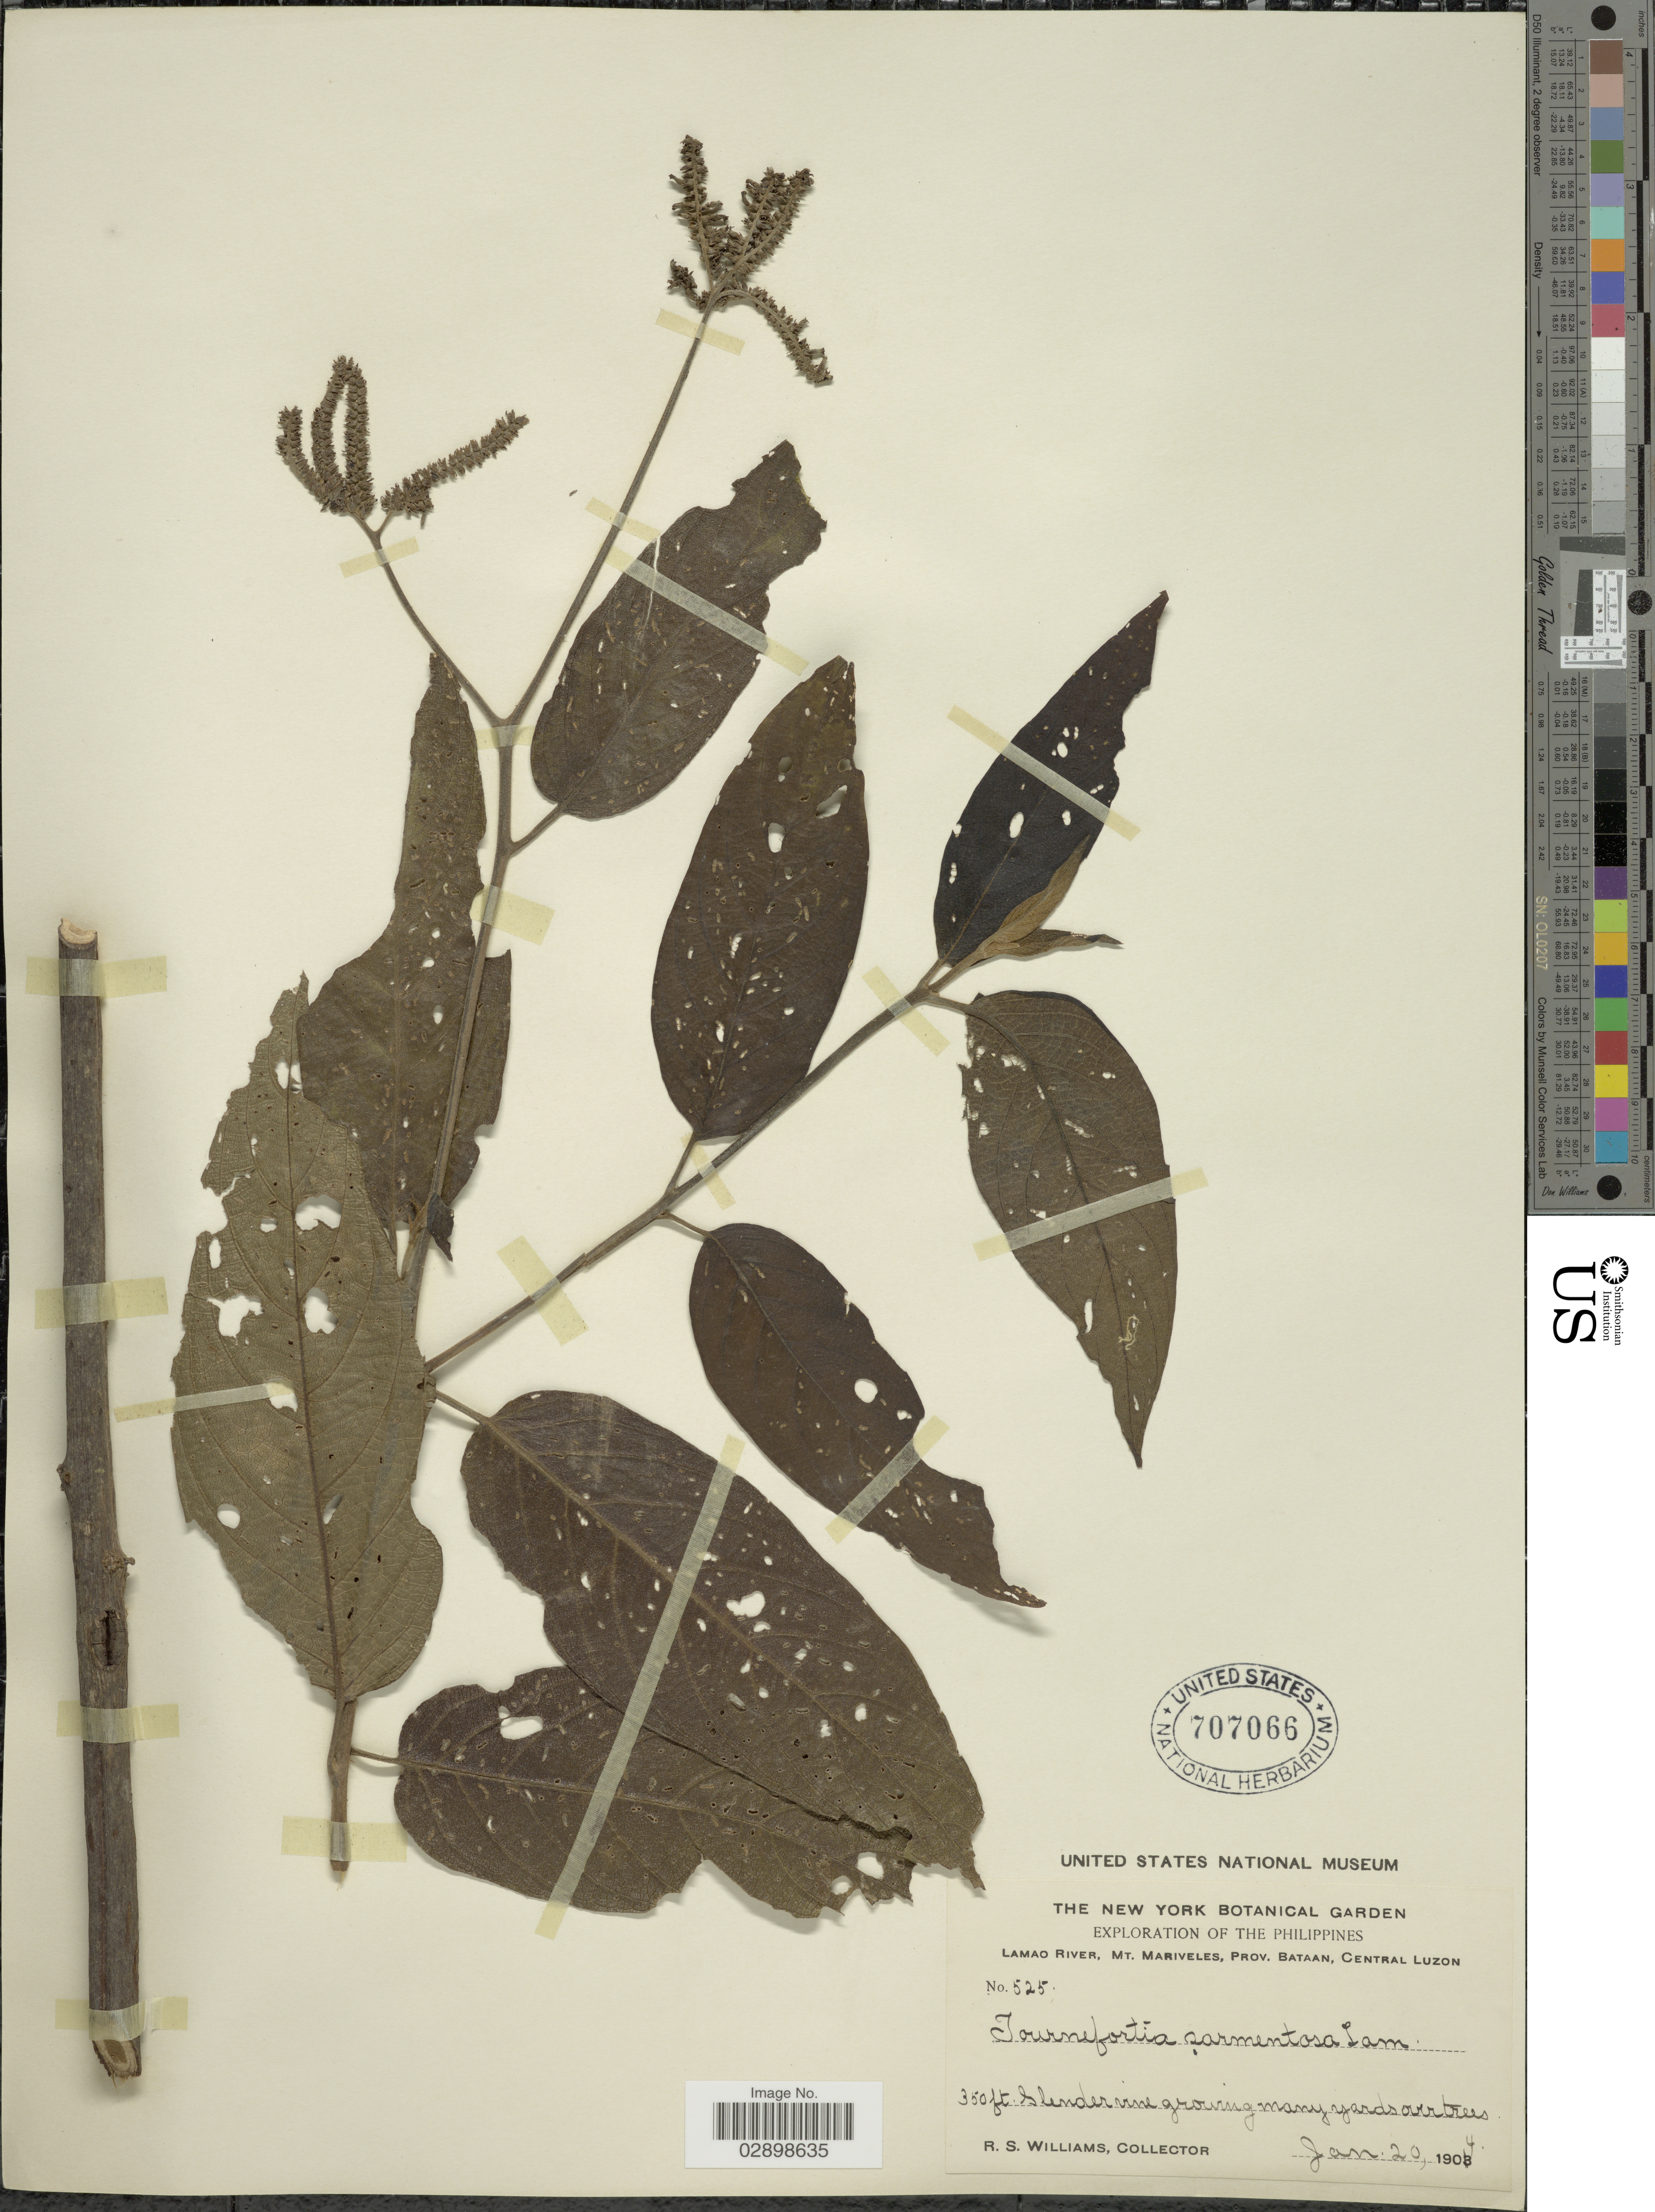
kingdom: Plantae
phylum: Tracheophyta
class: Magnoliopsida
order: Boraginales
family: Heliotropiaceae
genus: Tournefortia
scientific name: Tournefortia sarmentosa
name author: Lam.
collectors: R. S. Williams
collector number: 525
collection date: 1904-01-20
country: Philippines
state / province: Central Luzon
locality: Lamao River, Mt. Mariveles, Prov. Bataan, Central Luzon.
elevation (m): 107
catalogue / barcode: US 707066